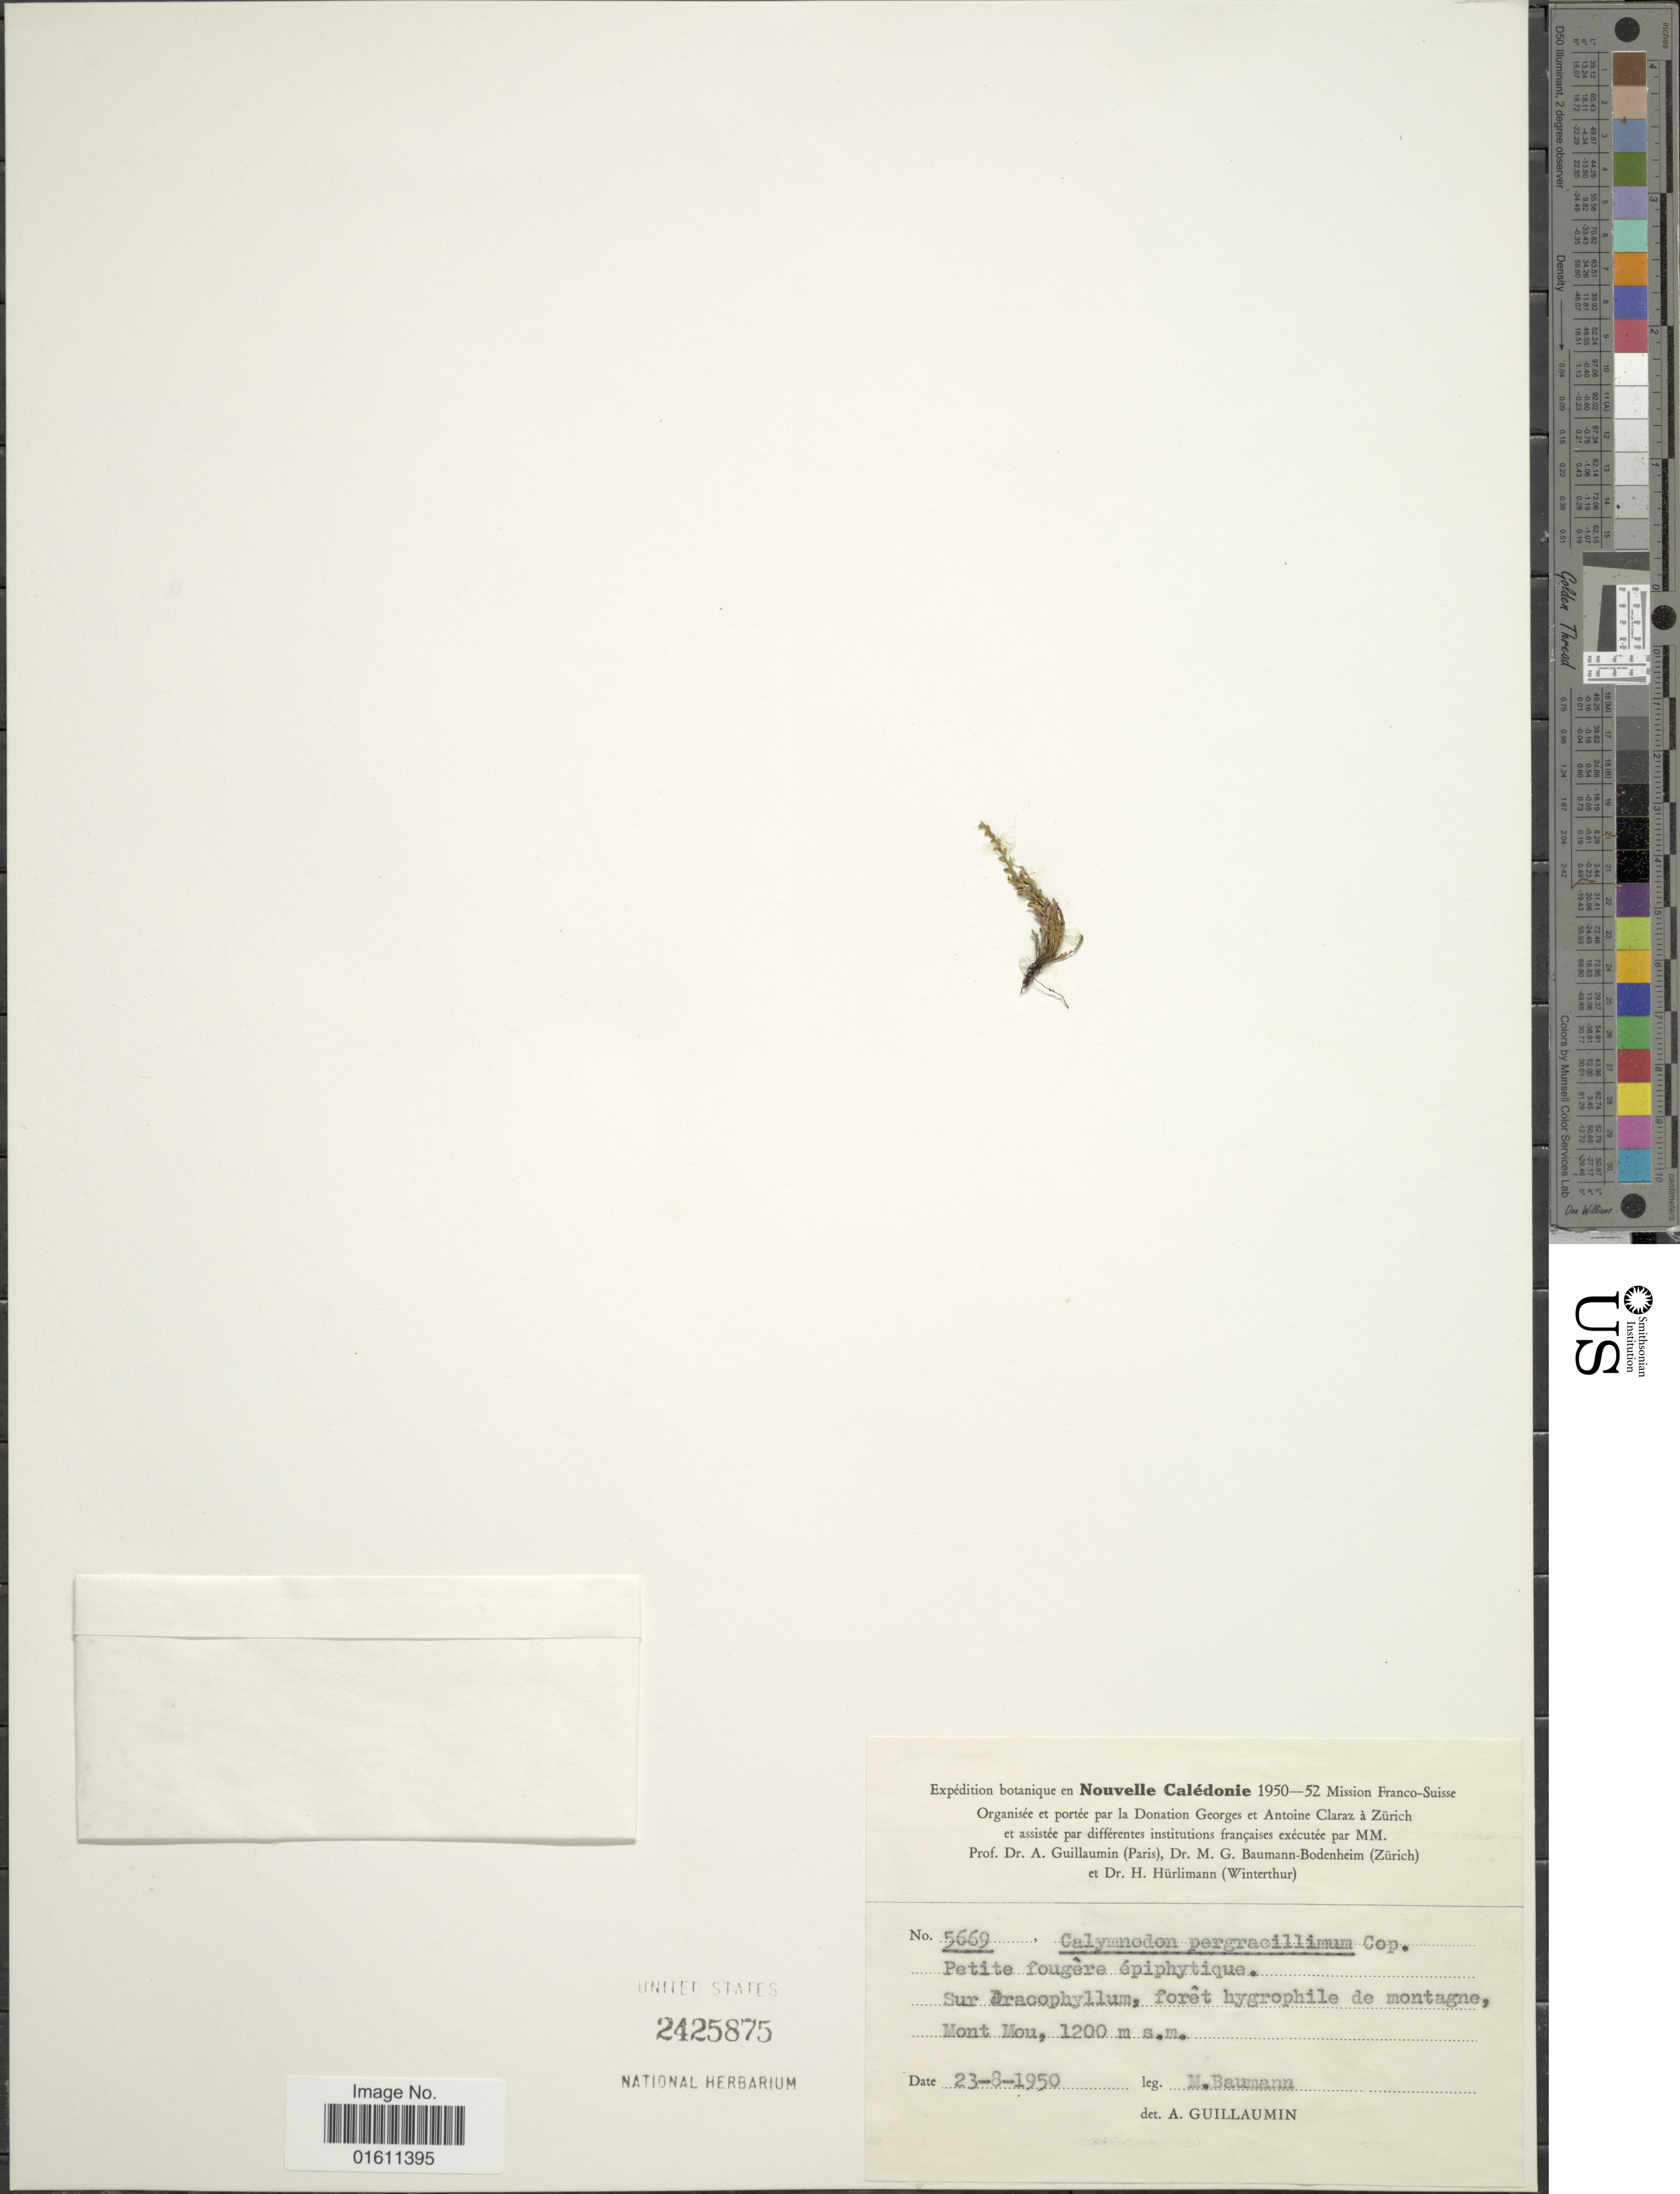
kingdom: Plantae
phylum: Tracheophyta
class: Polypodiopsida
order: Polypodiales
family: Polypodiaceae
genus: Calymmodon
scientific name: Calymmodon cucullatus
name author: (Nees & Blume) C. Presl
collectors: M. Baumann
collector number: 5669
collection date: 1950-08-23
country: New Caledonia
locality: Nouvelle Calédonie, Forêt hygrophile de montagne, Mont Mou.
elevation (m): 1200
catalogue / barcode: US 2425875